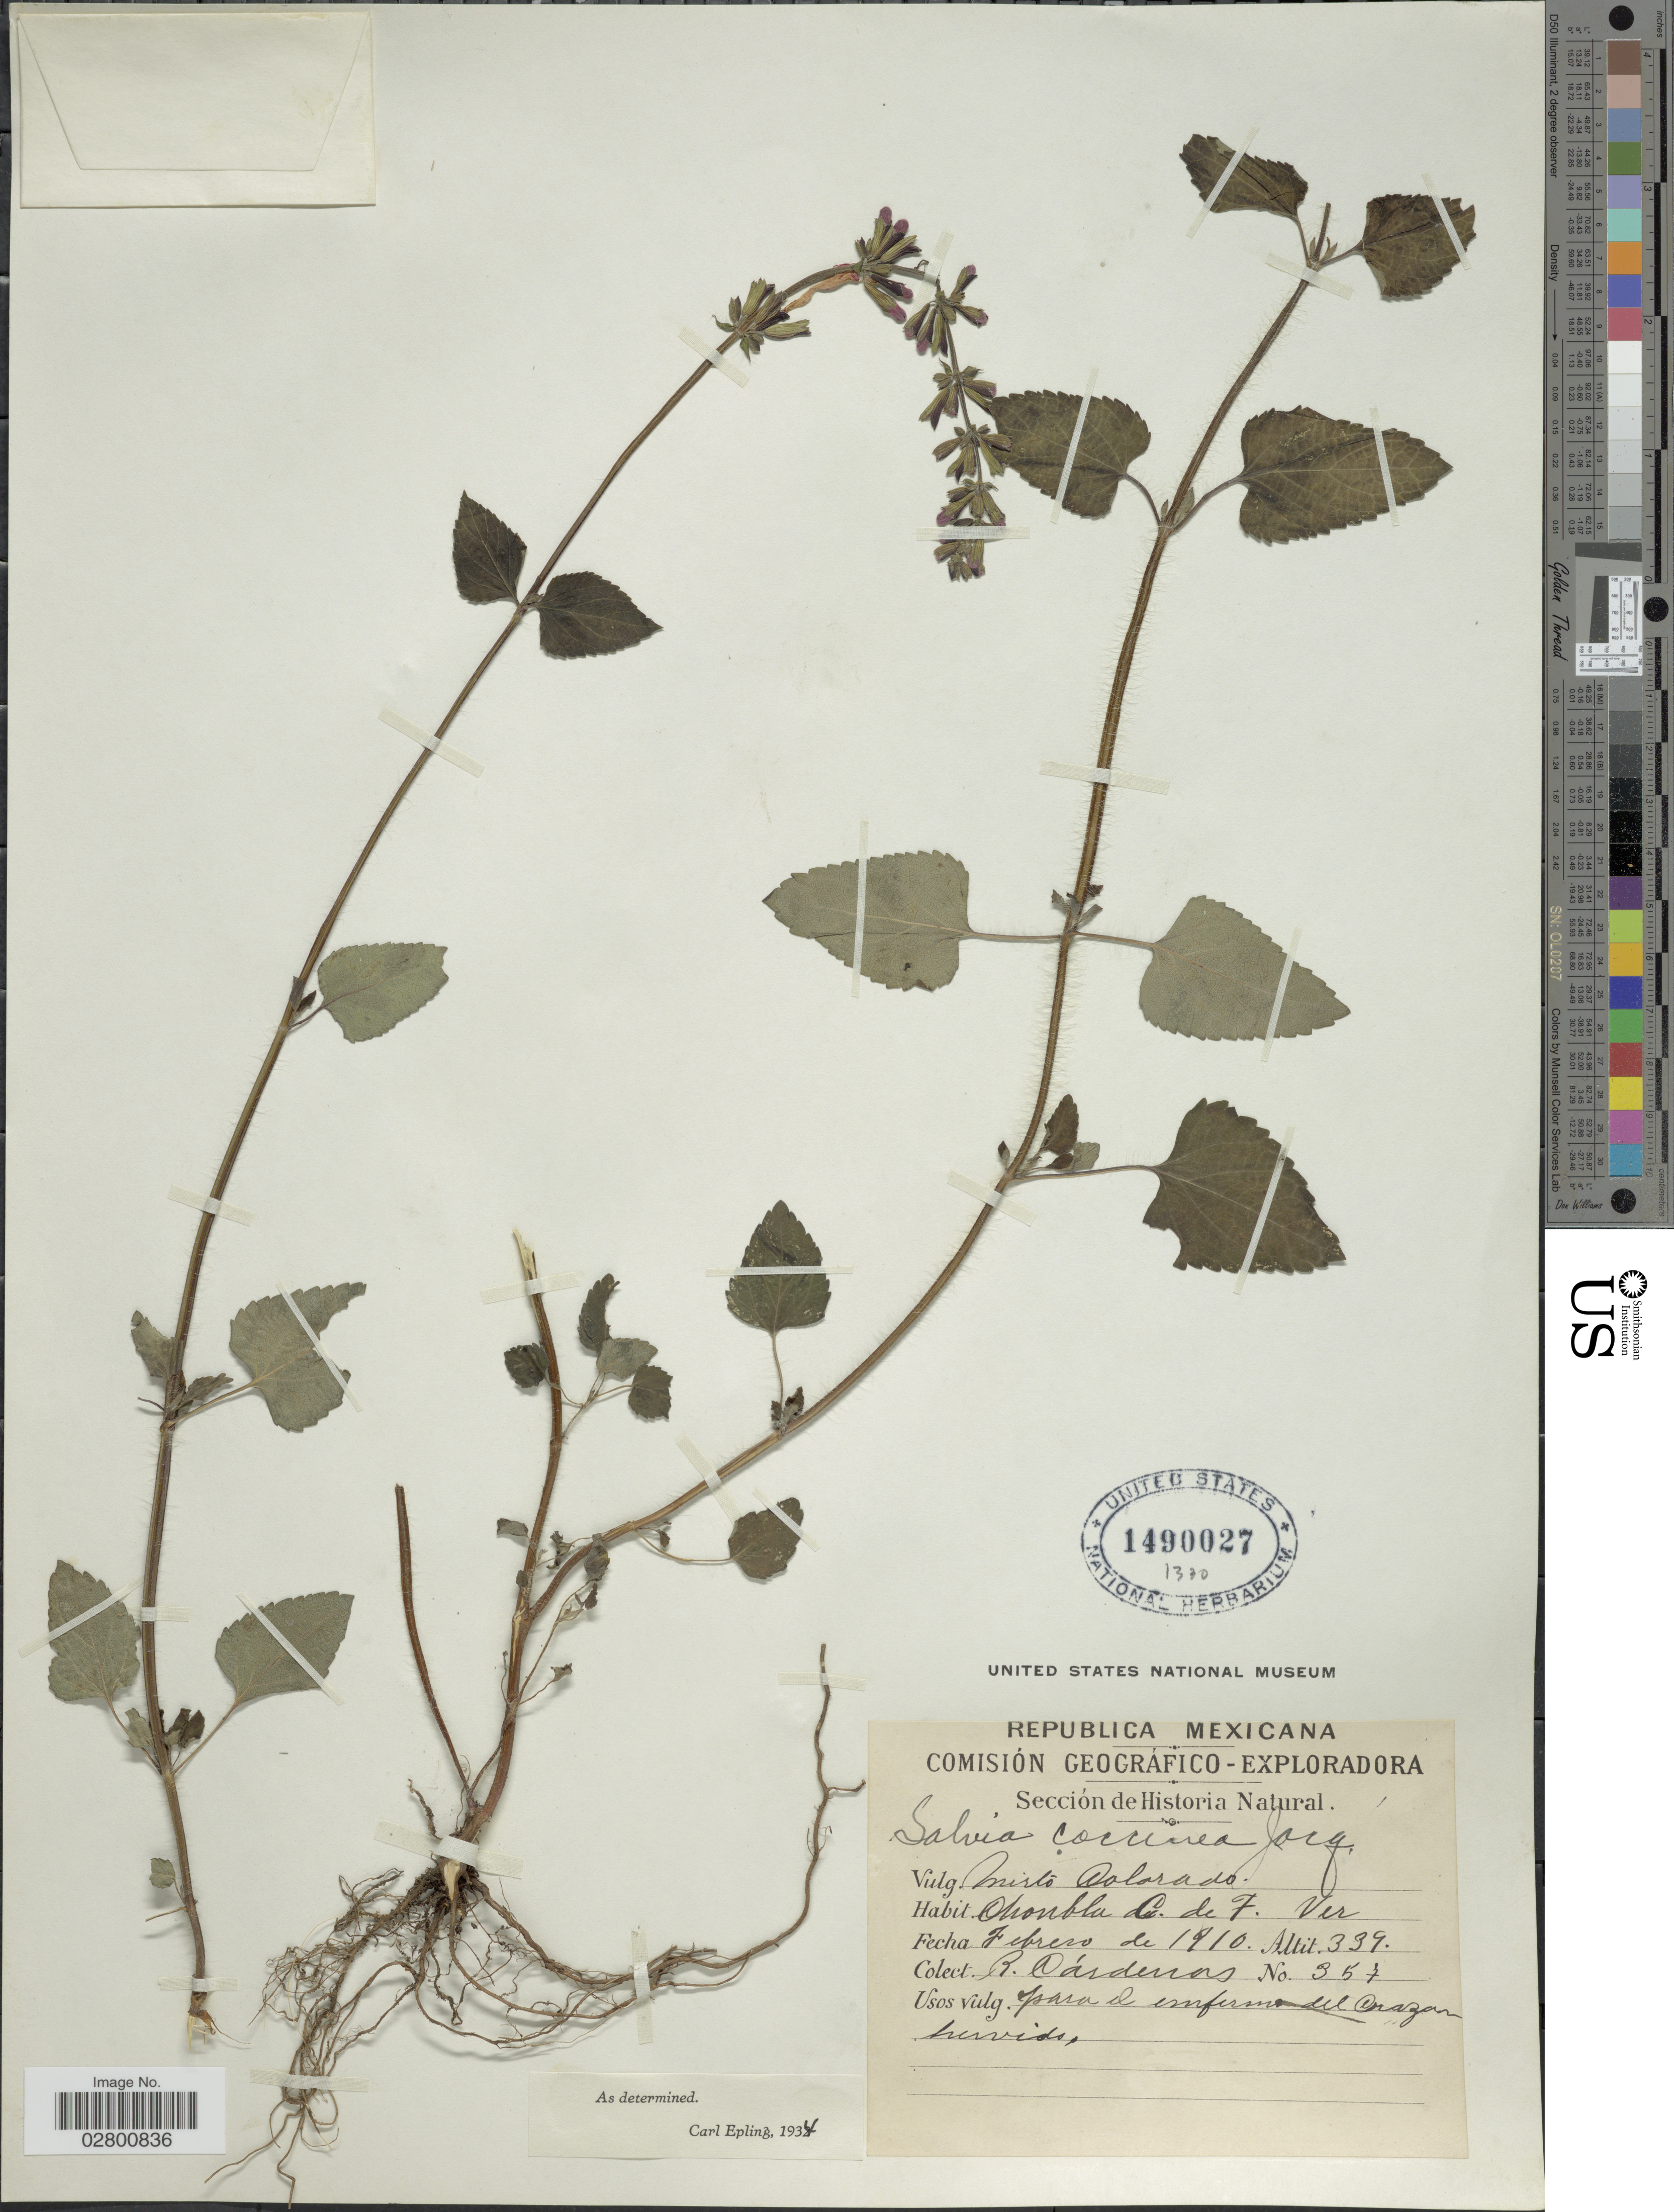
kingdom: Plantae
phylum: Tracheophyta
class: Magnoliopsida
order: Lamiales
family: Lamiaceae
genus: Salvia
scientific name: Salvia coccinea 'Naples Lavender'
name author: L. f. ex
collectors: R. Cárdenas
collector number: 357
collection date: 1910-02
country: Mexico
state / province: Veracruz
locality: Chontla C. de T.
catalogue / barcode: US 1490027